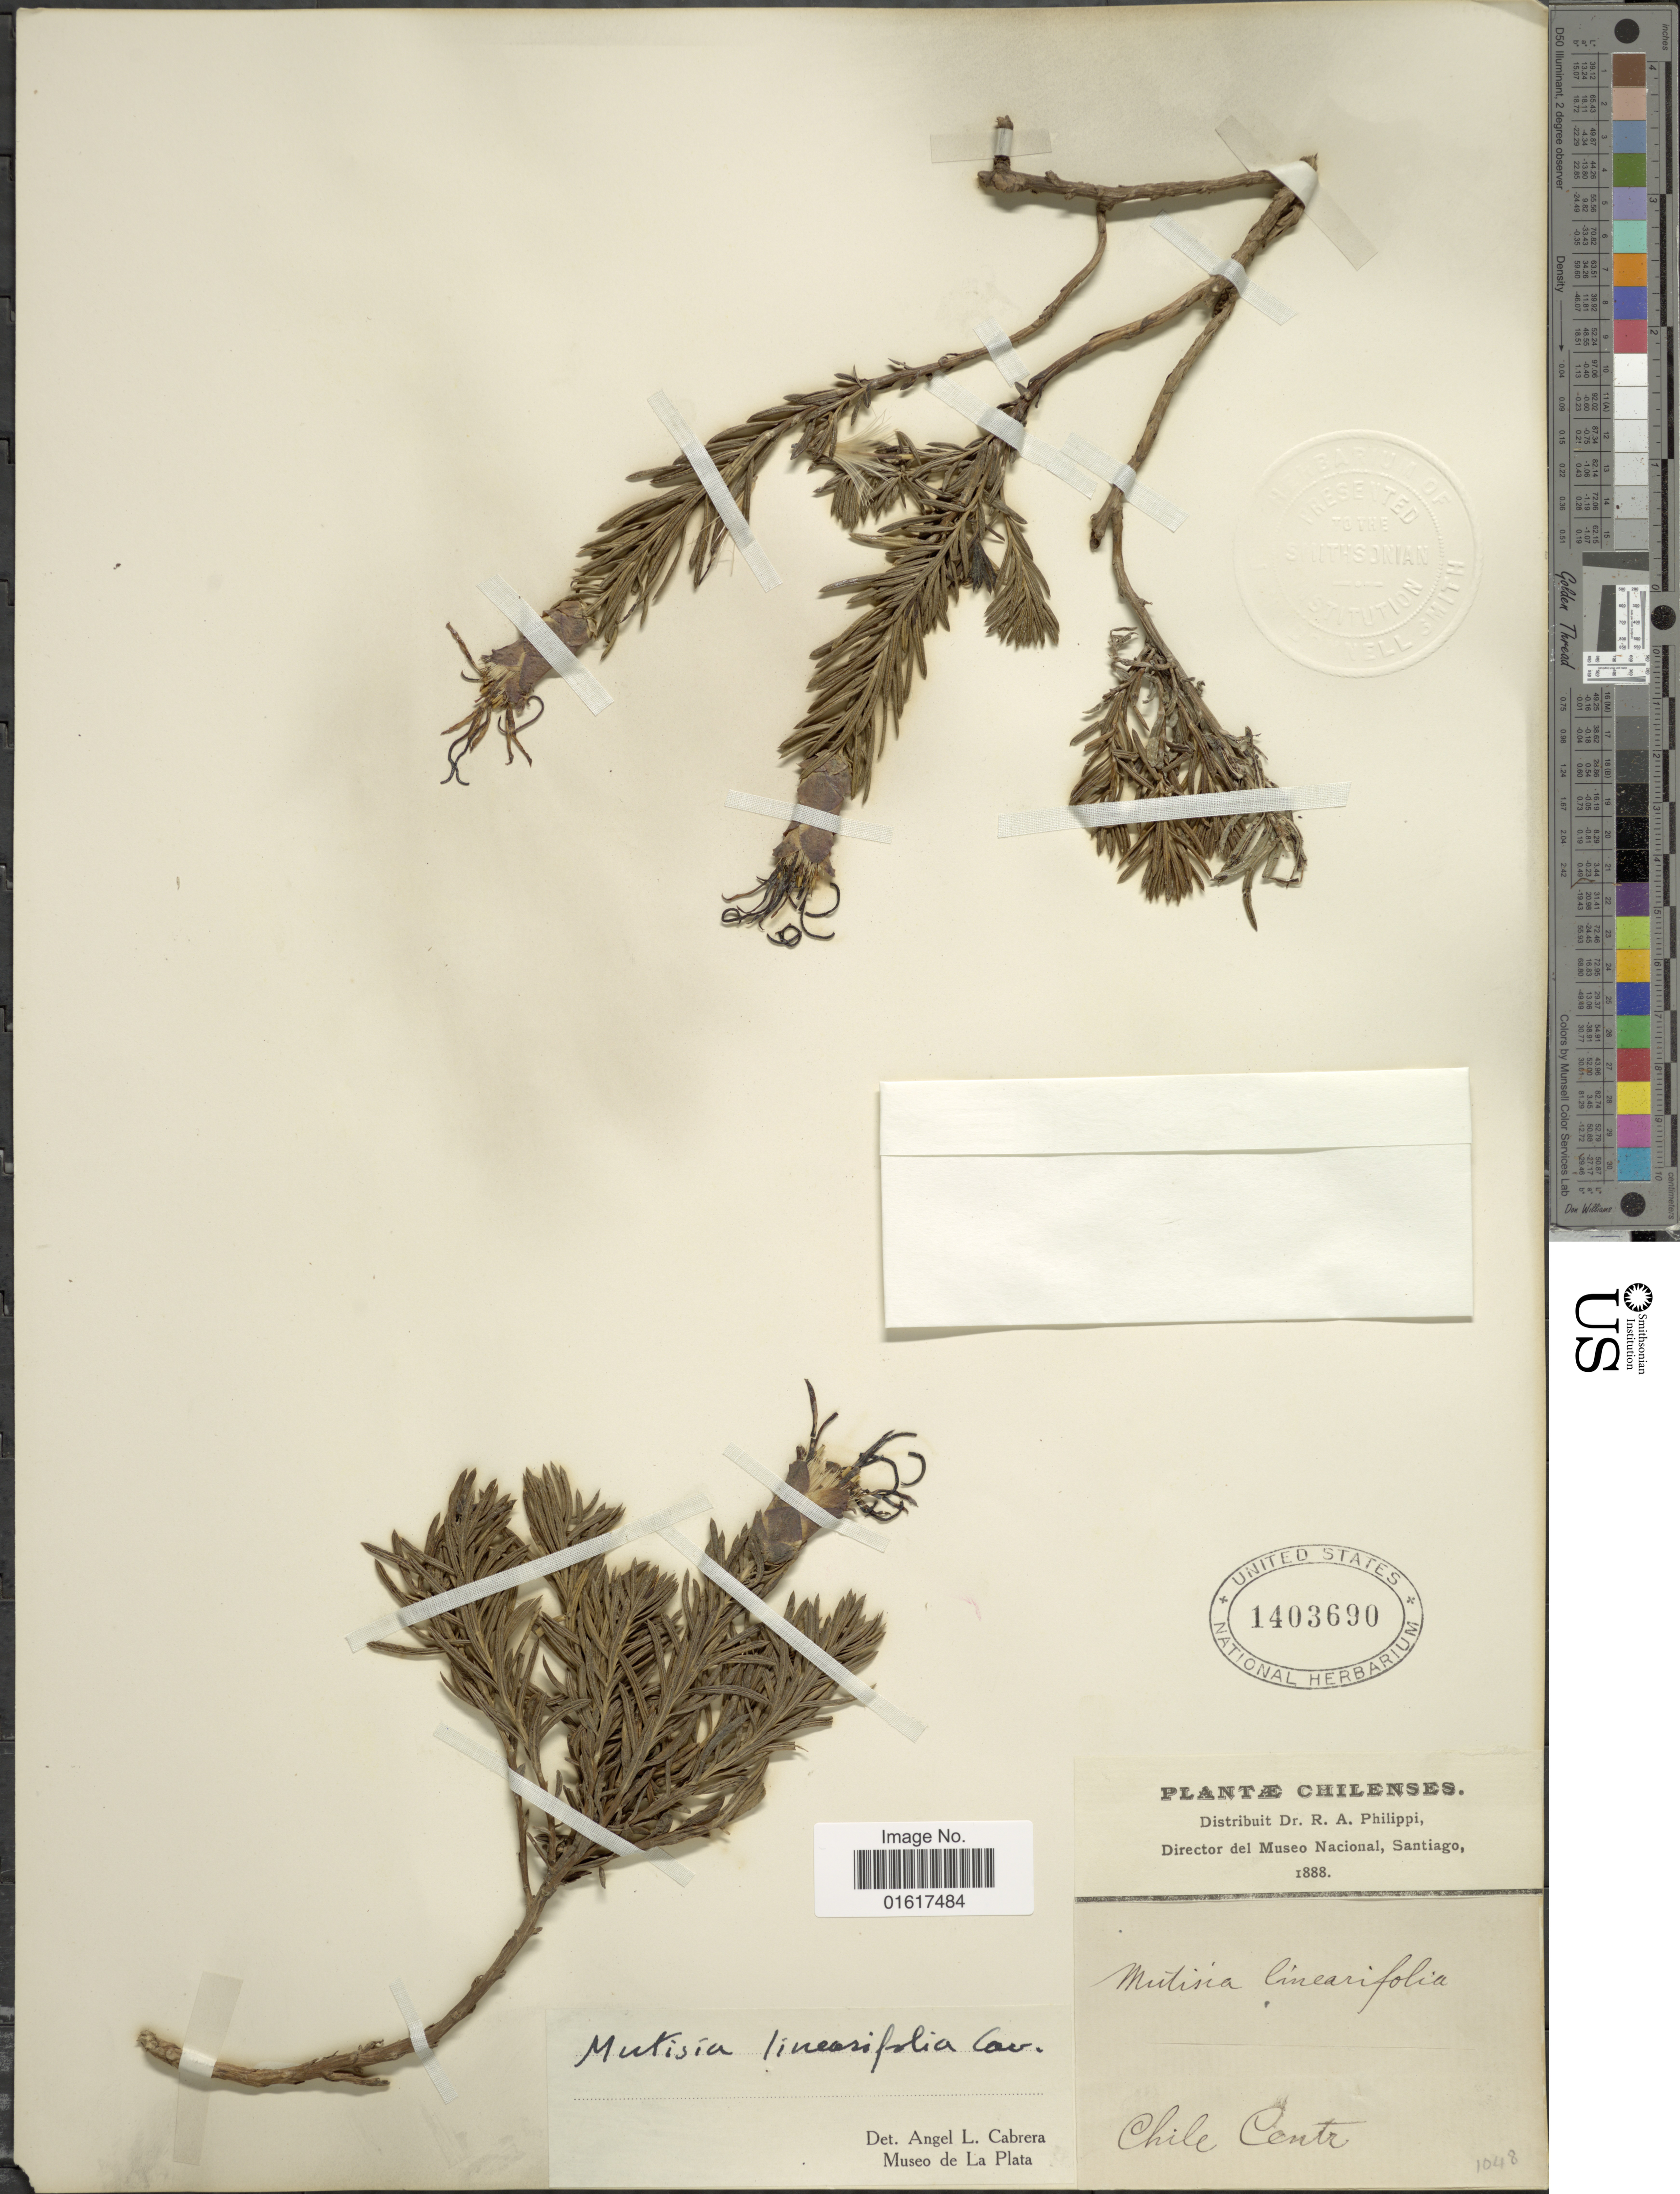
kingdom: Plantae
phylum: Tracheophyta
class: Magnoliopsida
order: Asterales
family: Asteraceae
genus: Mutisia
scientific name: Mutisia linearifolia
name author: Cav.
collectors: R. A. Philippi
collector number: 1048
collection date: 1888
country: Chile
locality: Chile Centr.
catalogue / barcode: US 1403690